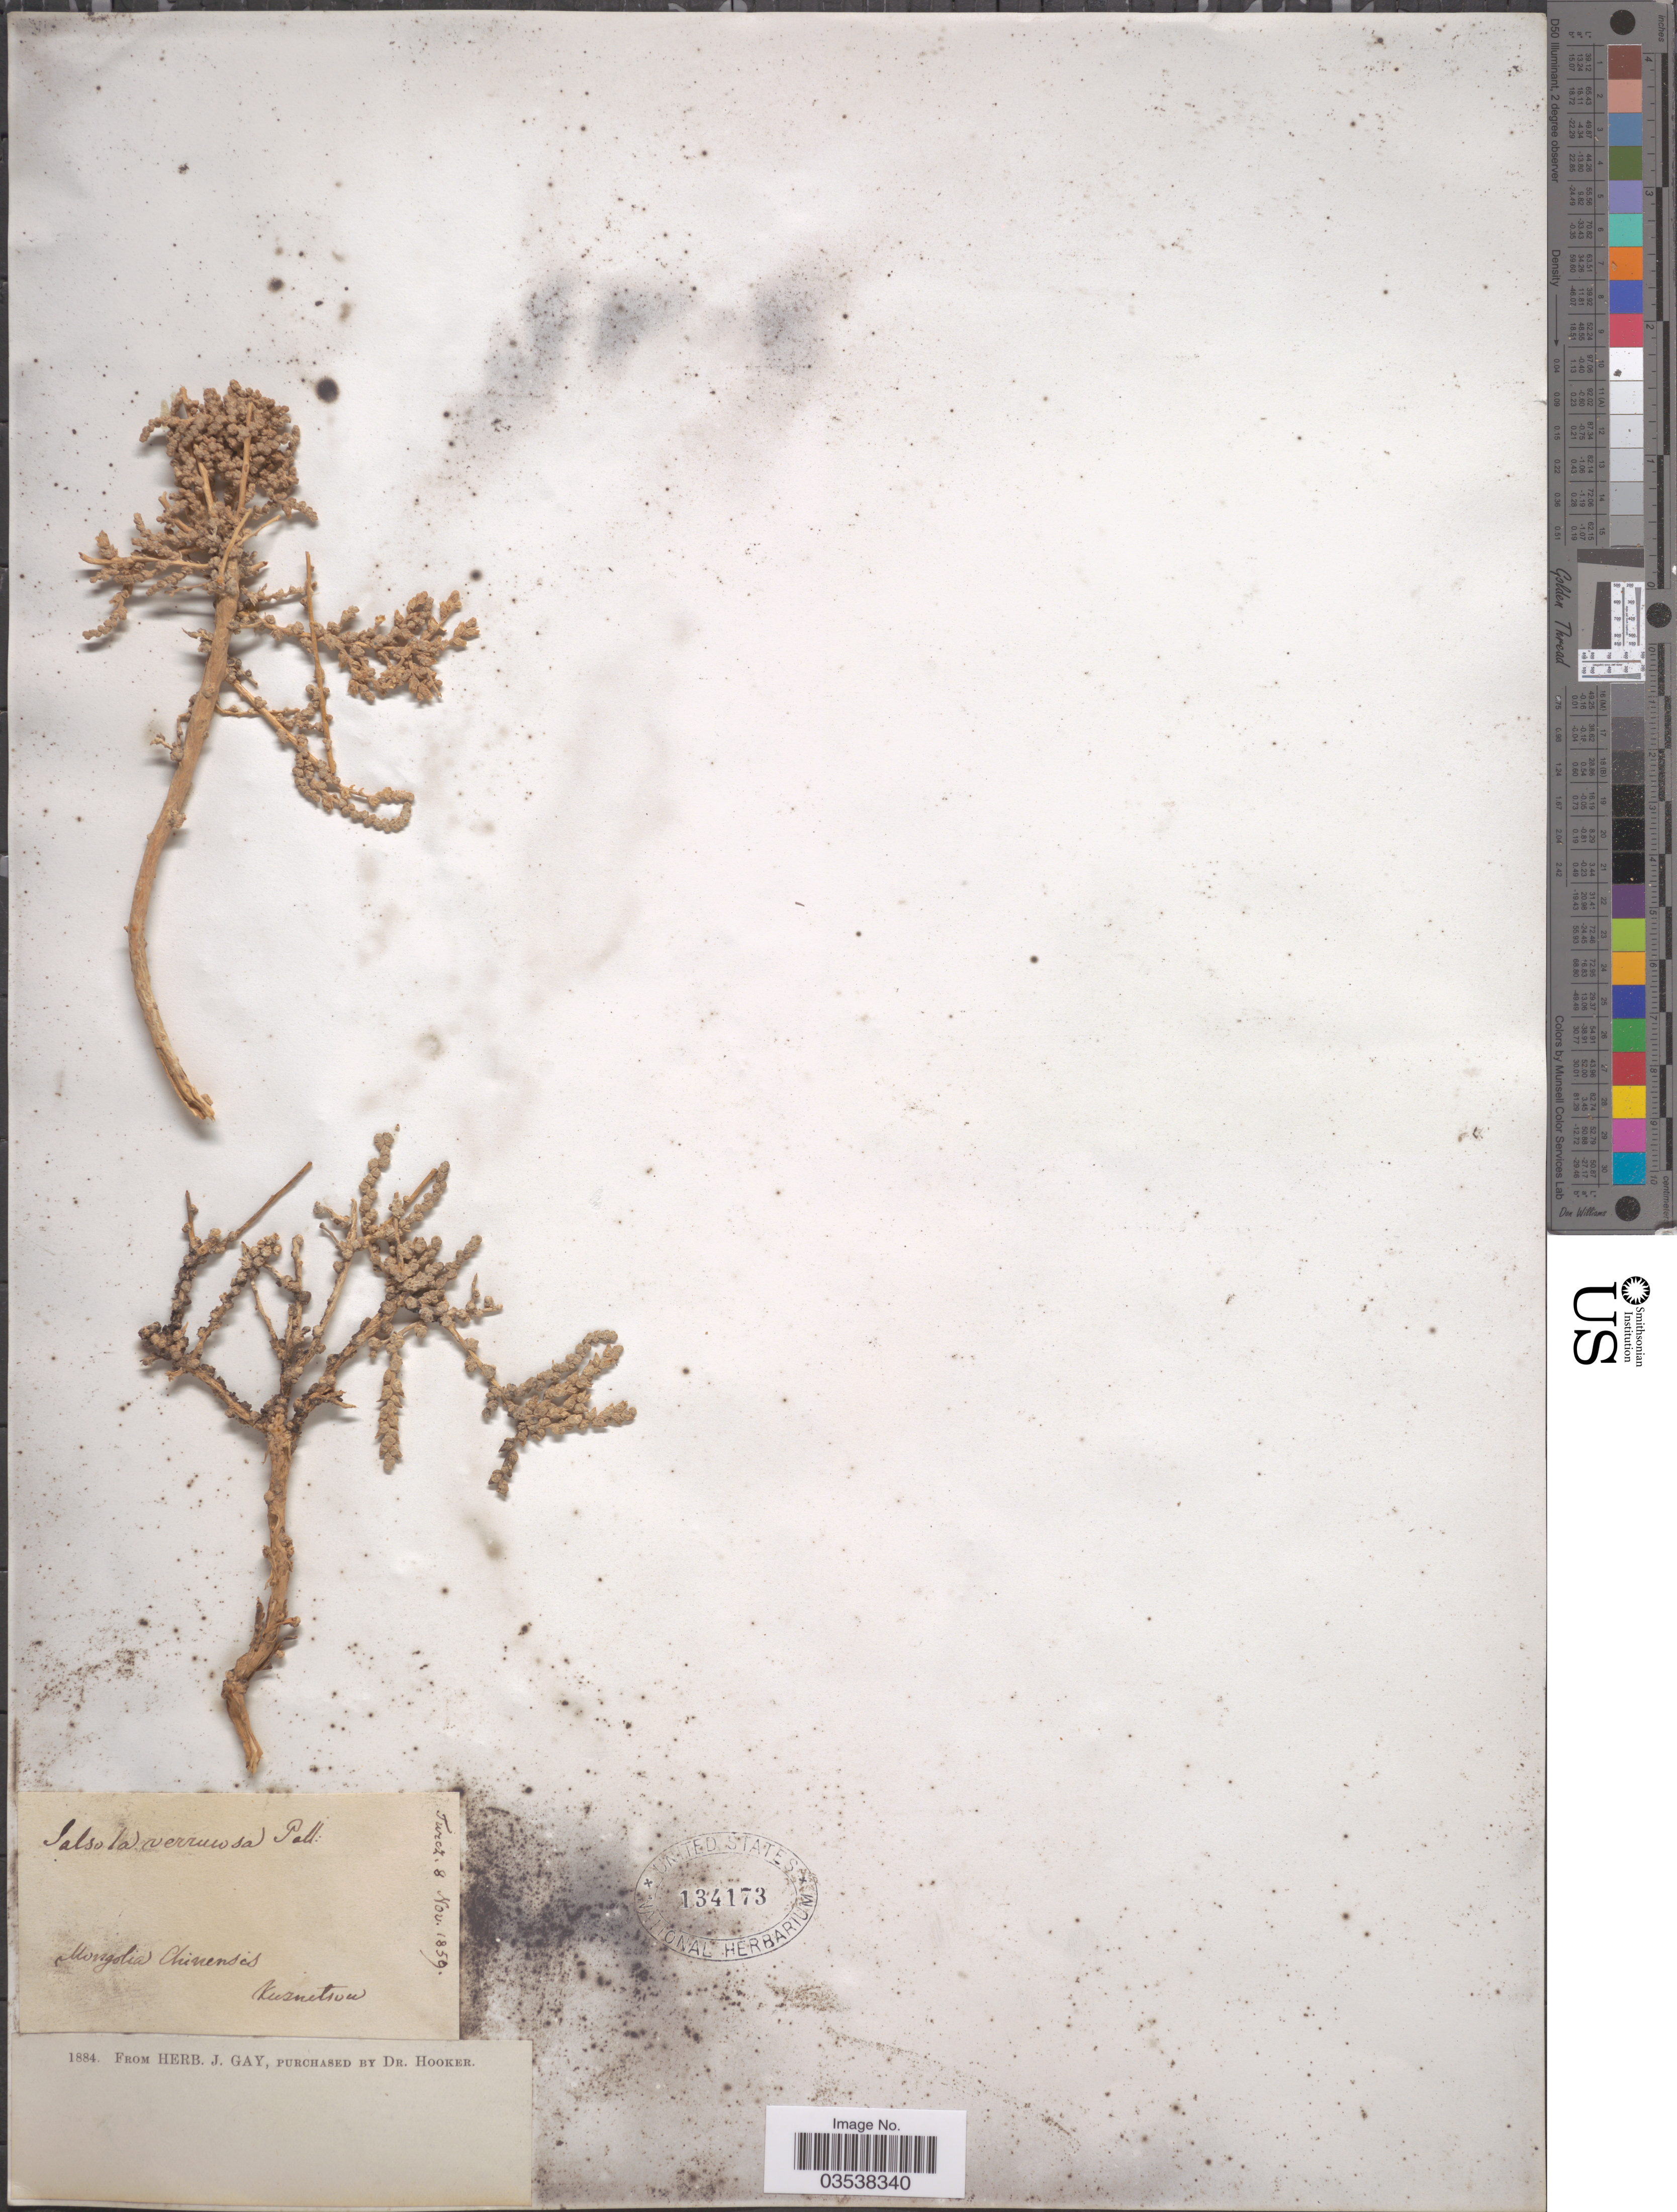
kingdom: Plantae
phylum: Tracheophyta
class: Magnoliopsida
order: Caryophyllales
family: Amaranthaceae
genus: Caroxylon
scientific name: Caroxylon vermiculatum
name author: (L.) Akhani & Roalson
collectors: Kuznetsov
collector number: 8?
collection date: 1859-11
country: Mongolia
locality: Chinensis.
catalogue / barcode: US 134173